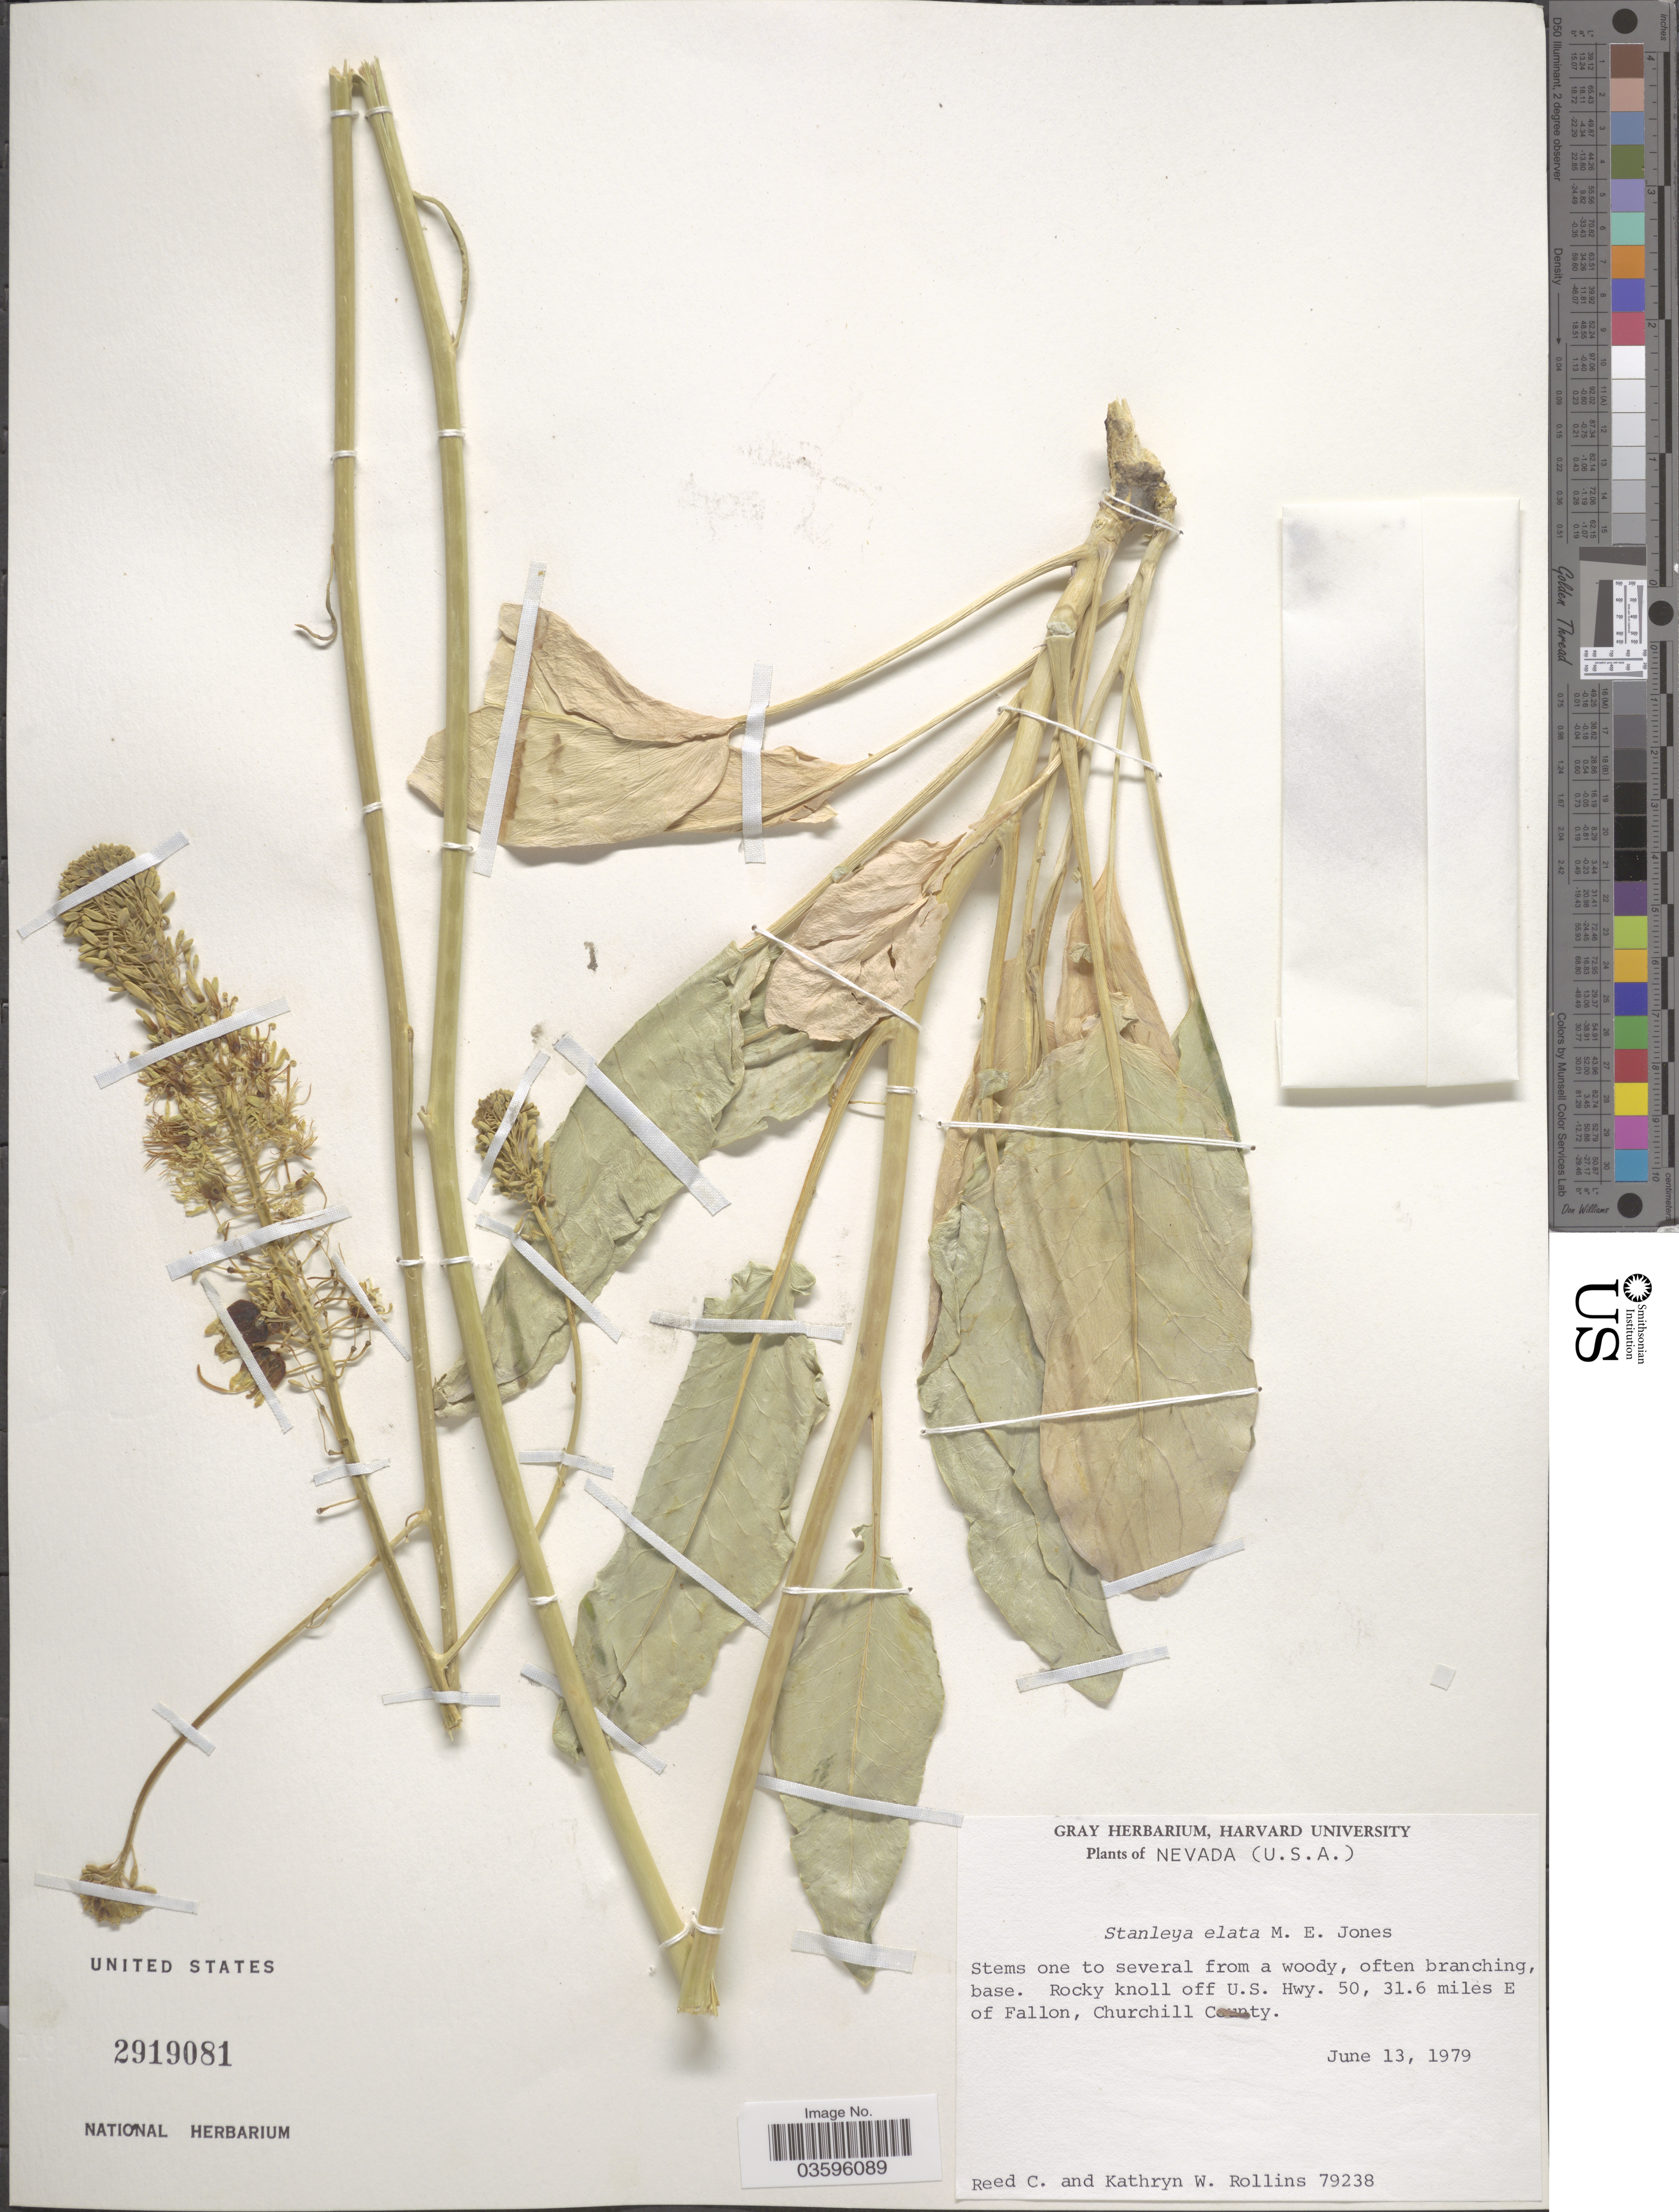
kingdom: Plantae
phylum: Tracheophyta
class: Magnoliopsida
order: Brassicales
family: Brassicaceae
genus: Stanleya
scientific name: Stanleya elata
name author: M.E. Jones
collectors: R. C. Rollins & K. W. Rollins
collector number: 79238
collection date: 1979-06-13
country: United States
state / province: Nevada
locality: Rocky knoll off U.S. Hwy. 50, 31.6 miles E of Fallon, Churchill County.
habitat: rocky knoll off highway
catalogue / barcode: US 2919081